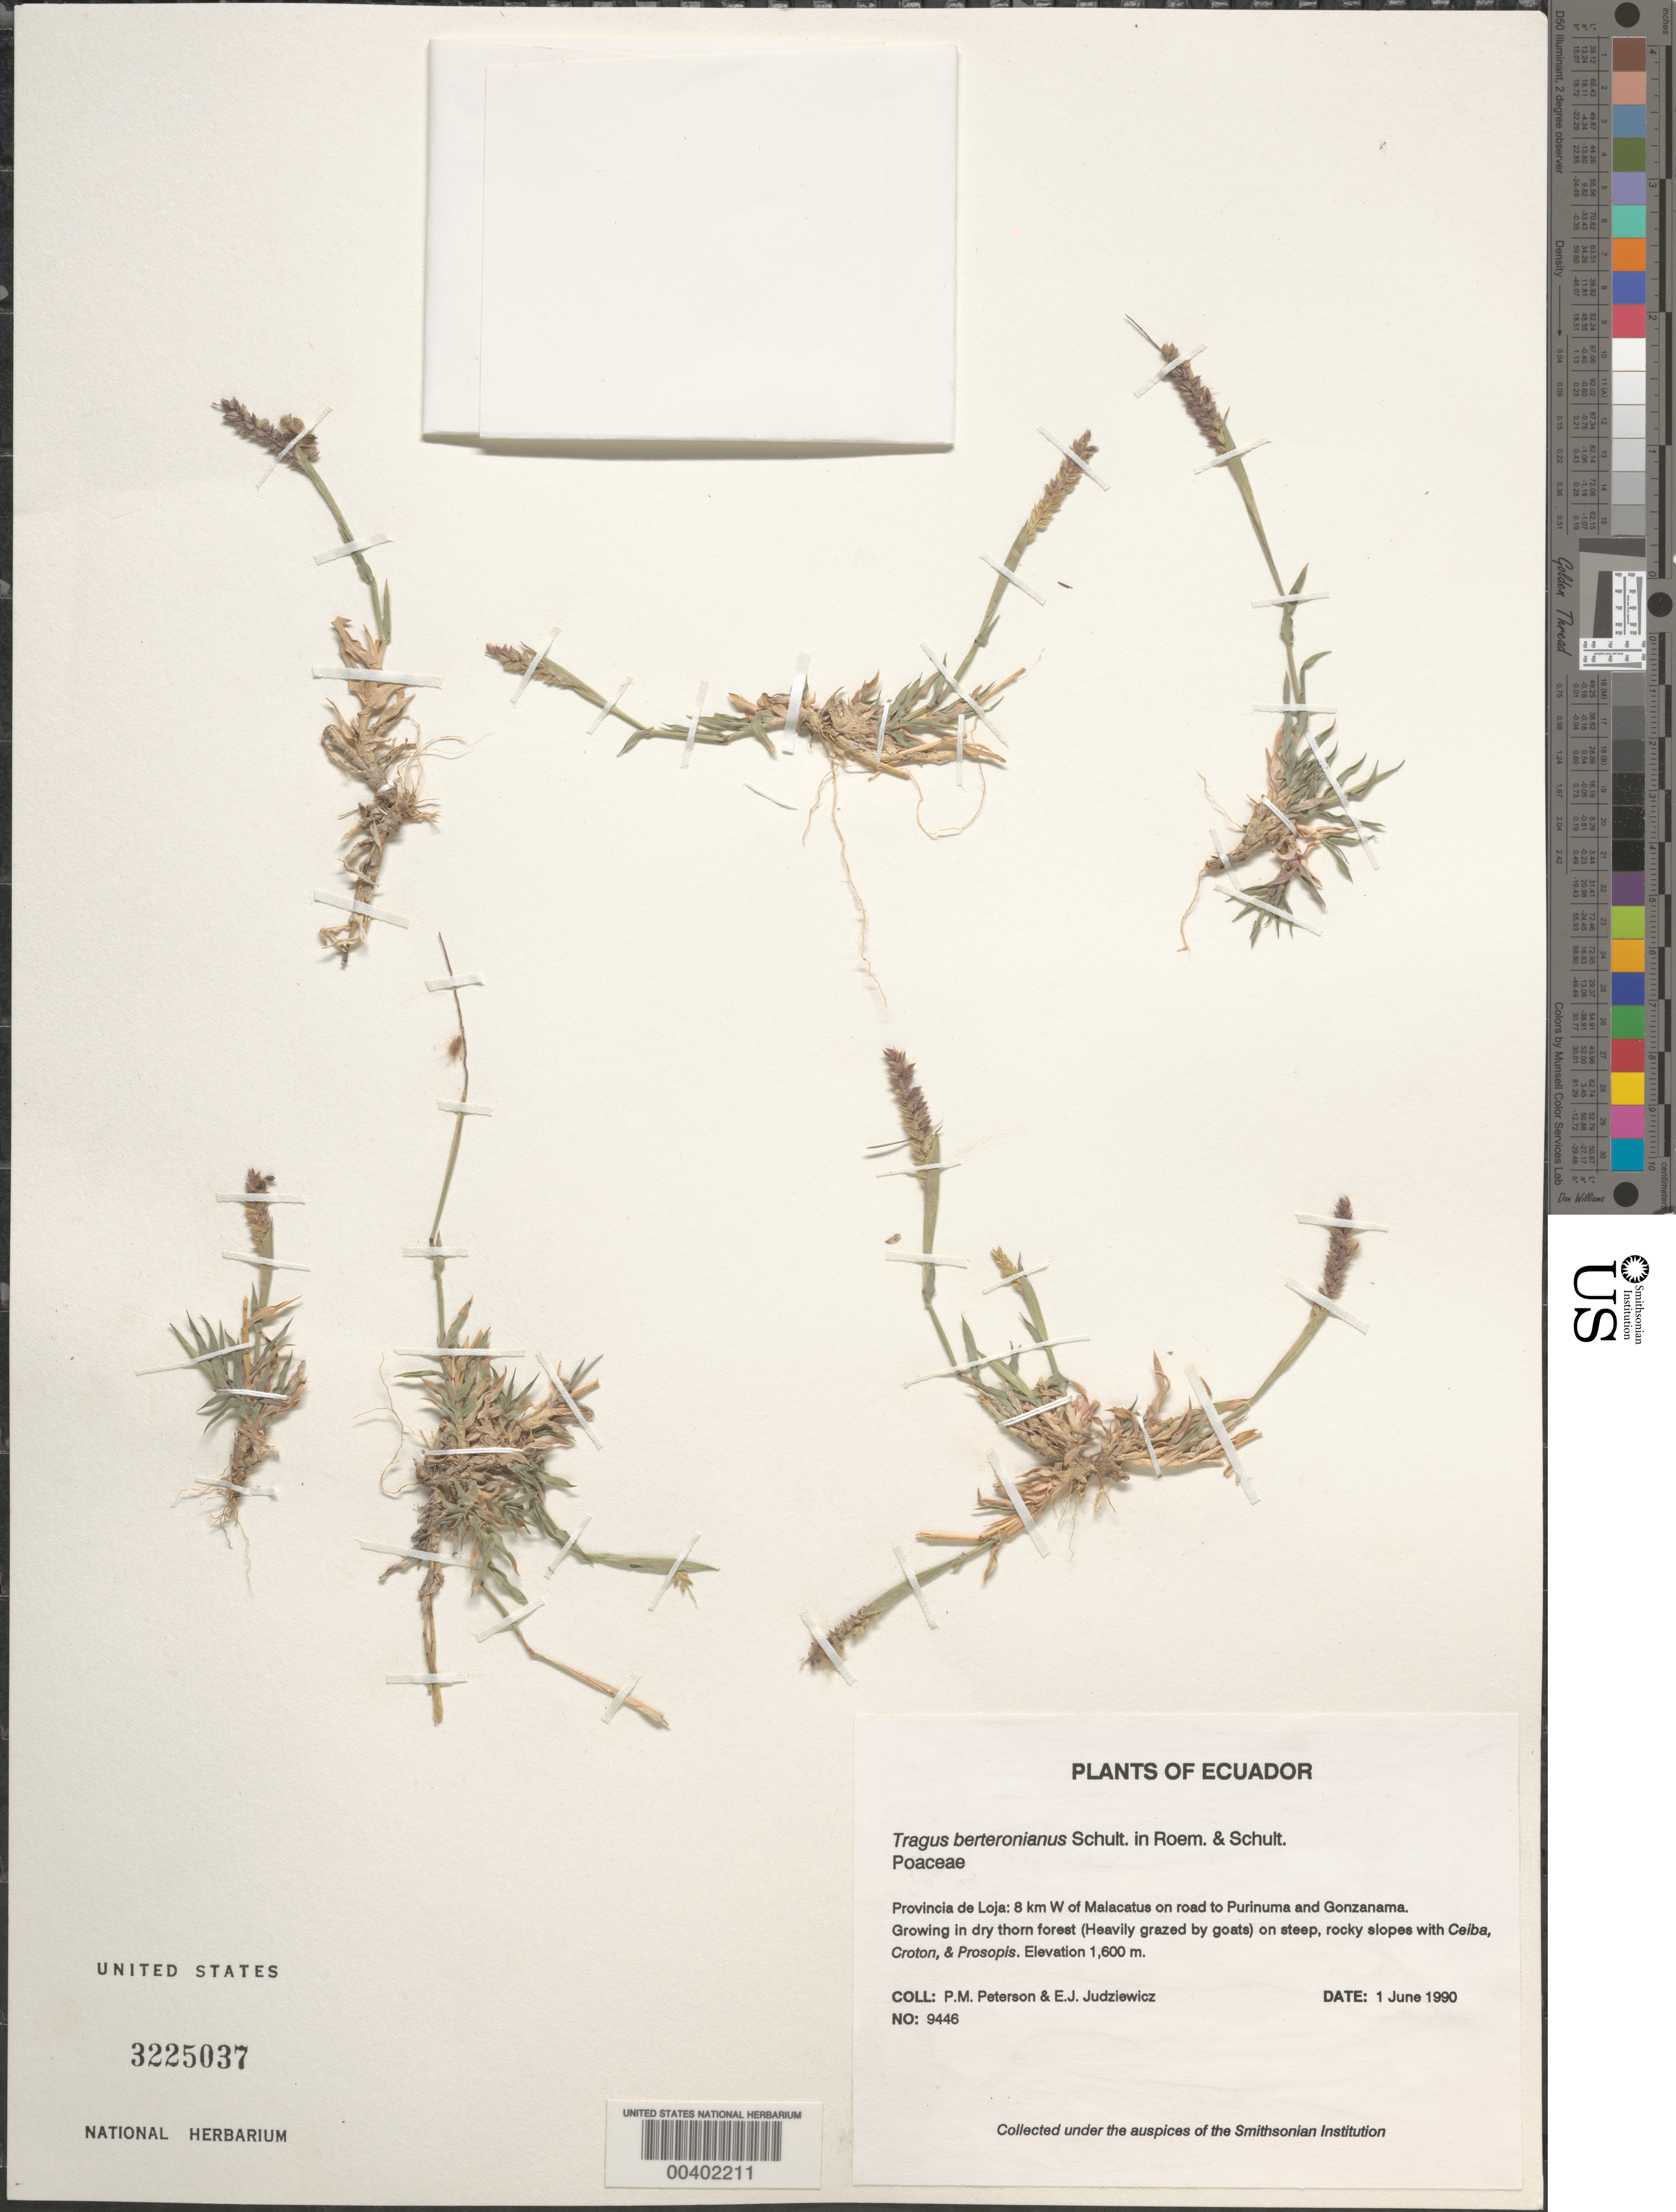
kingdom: Plantae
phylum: Tracheophyta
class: Liliopsida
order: Poales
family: Poaceae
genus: Tragus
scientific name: Tragus berteronianus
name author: Schult.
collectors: P. M. Peterson & E. J. Judziewicz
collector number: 09446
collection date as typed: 01 Jun 1990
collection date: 1990-06-01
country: Ecuador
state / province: Loja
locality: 8 km W of Malacatus on road to Purinuma and Gonzanama.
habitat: Growing in dry thorn forest (Heavily grazed by goats) on steep, rocky slopes with Ceiba, Croton, & Prosopis.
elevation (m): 1600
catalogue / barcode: US 3225037